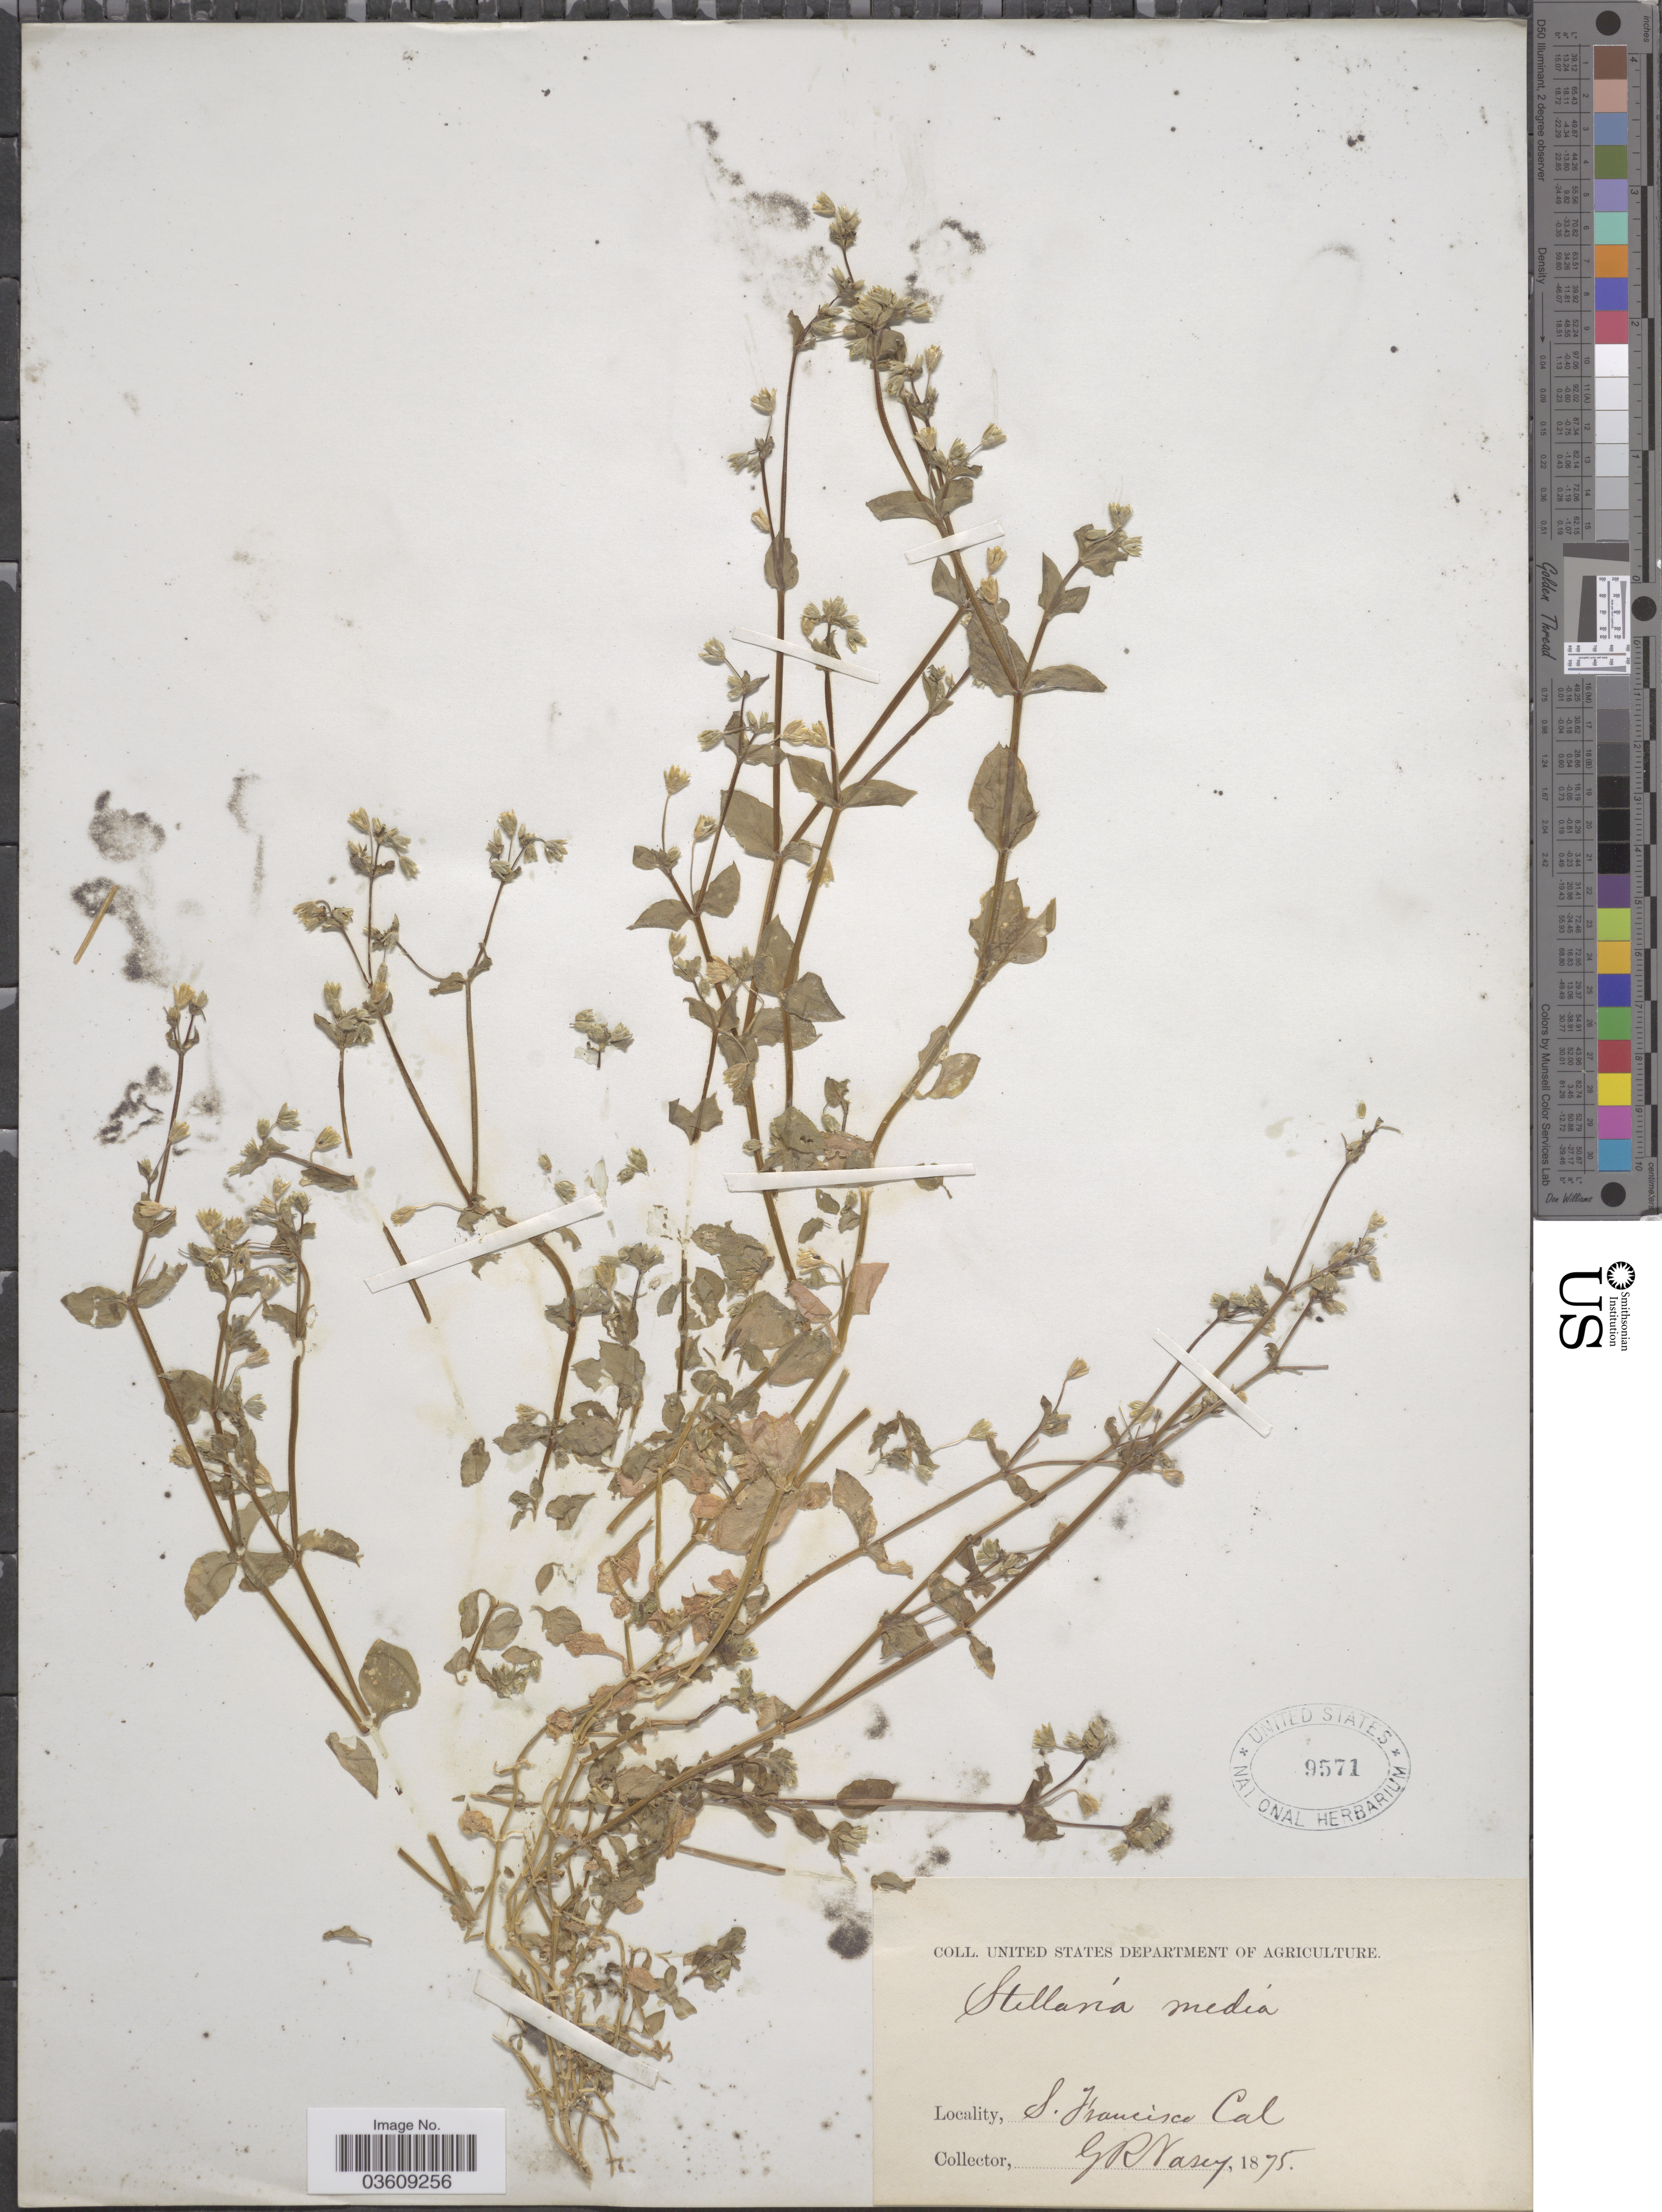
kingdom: Plantae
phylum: Tracheophyta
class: Magnoliopsida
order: Caryophyllales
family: Caryophyllaceae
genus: Stellaria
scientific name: Stellaria media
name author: (L.) Vill.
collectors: G. R. Vasey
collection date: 1875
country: United States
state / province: California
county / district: San Francisco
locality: S. Francisco.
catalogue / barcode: US 9571